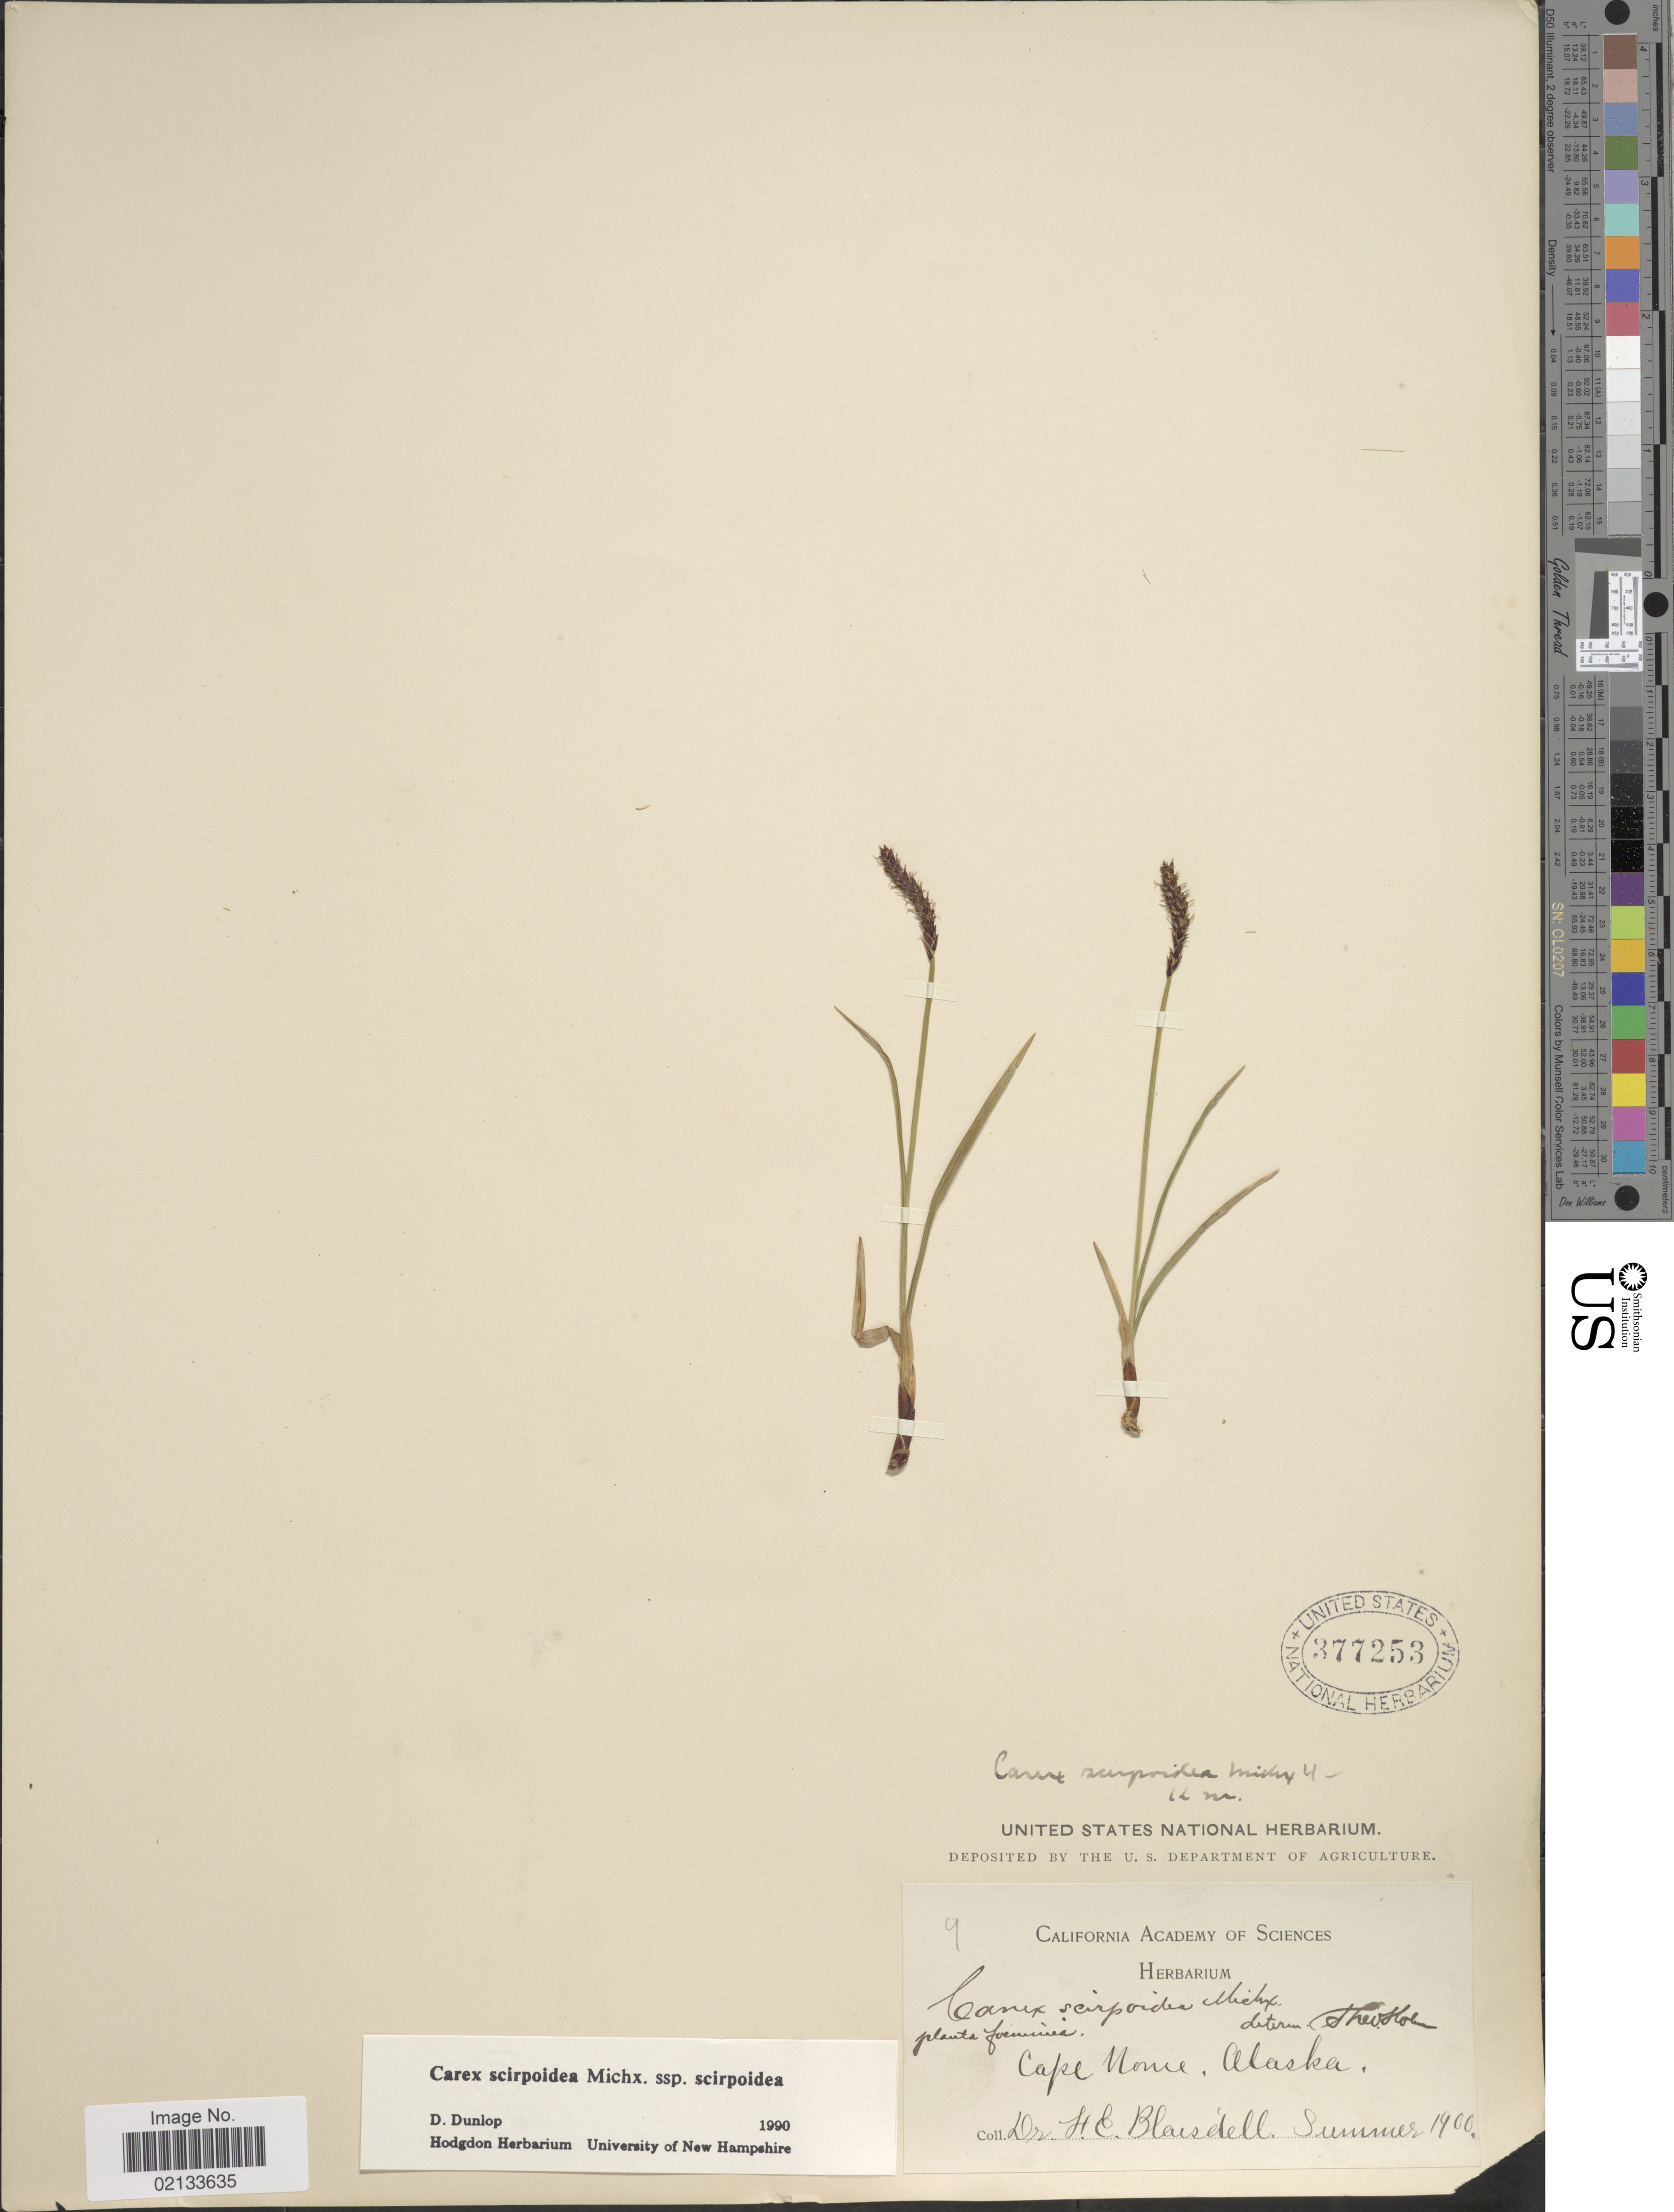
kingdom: Plantae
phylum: Tracheophyta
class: Liliopsida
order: Poales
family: Cyperaceae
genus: Carex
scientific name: Carex scirpoidea subsp. scirpoidea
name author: Michx.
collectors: F. Blaisdell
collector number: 9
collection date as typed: Summer 1900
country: United States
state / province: Alaska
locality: Cape Nome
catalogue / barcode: US 377253